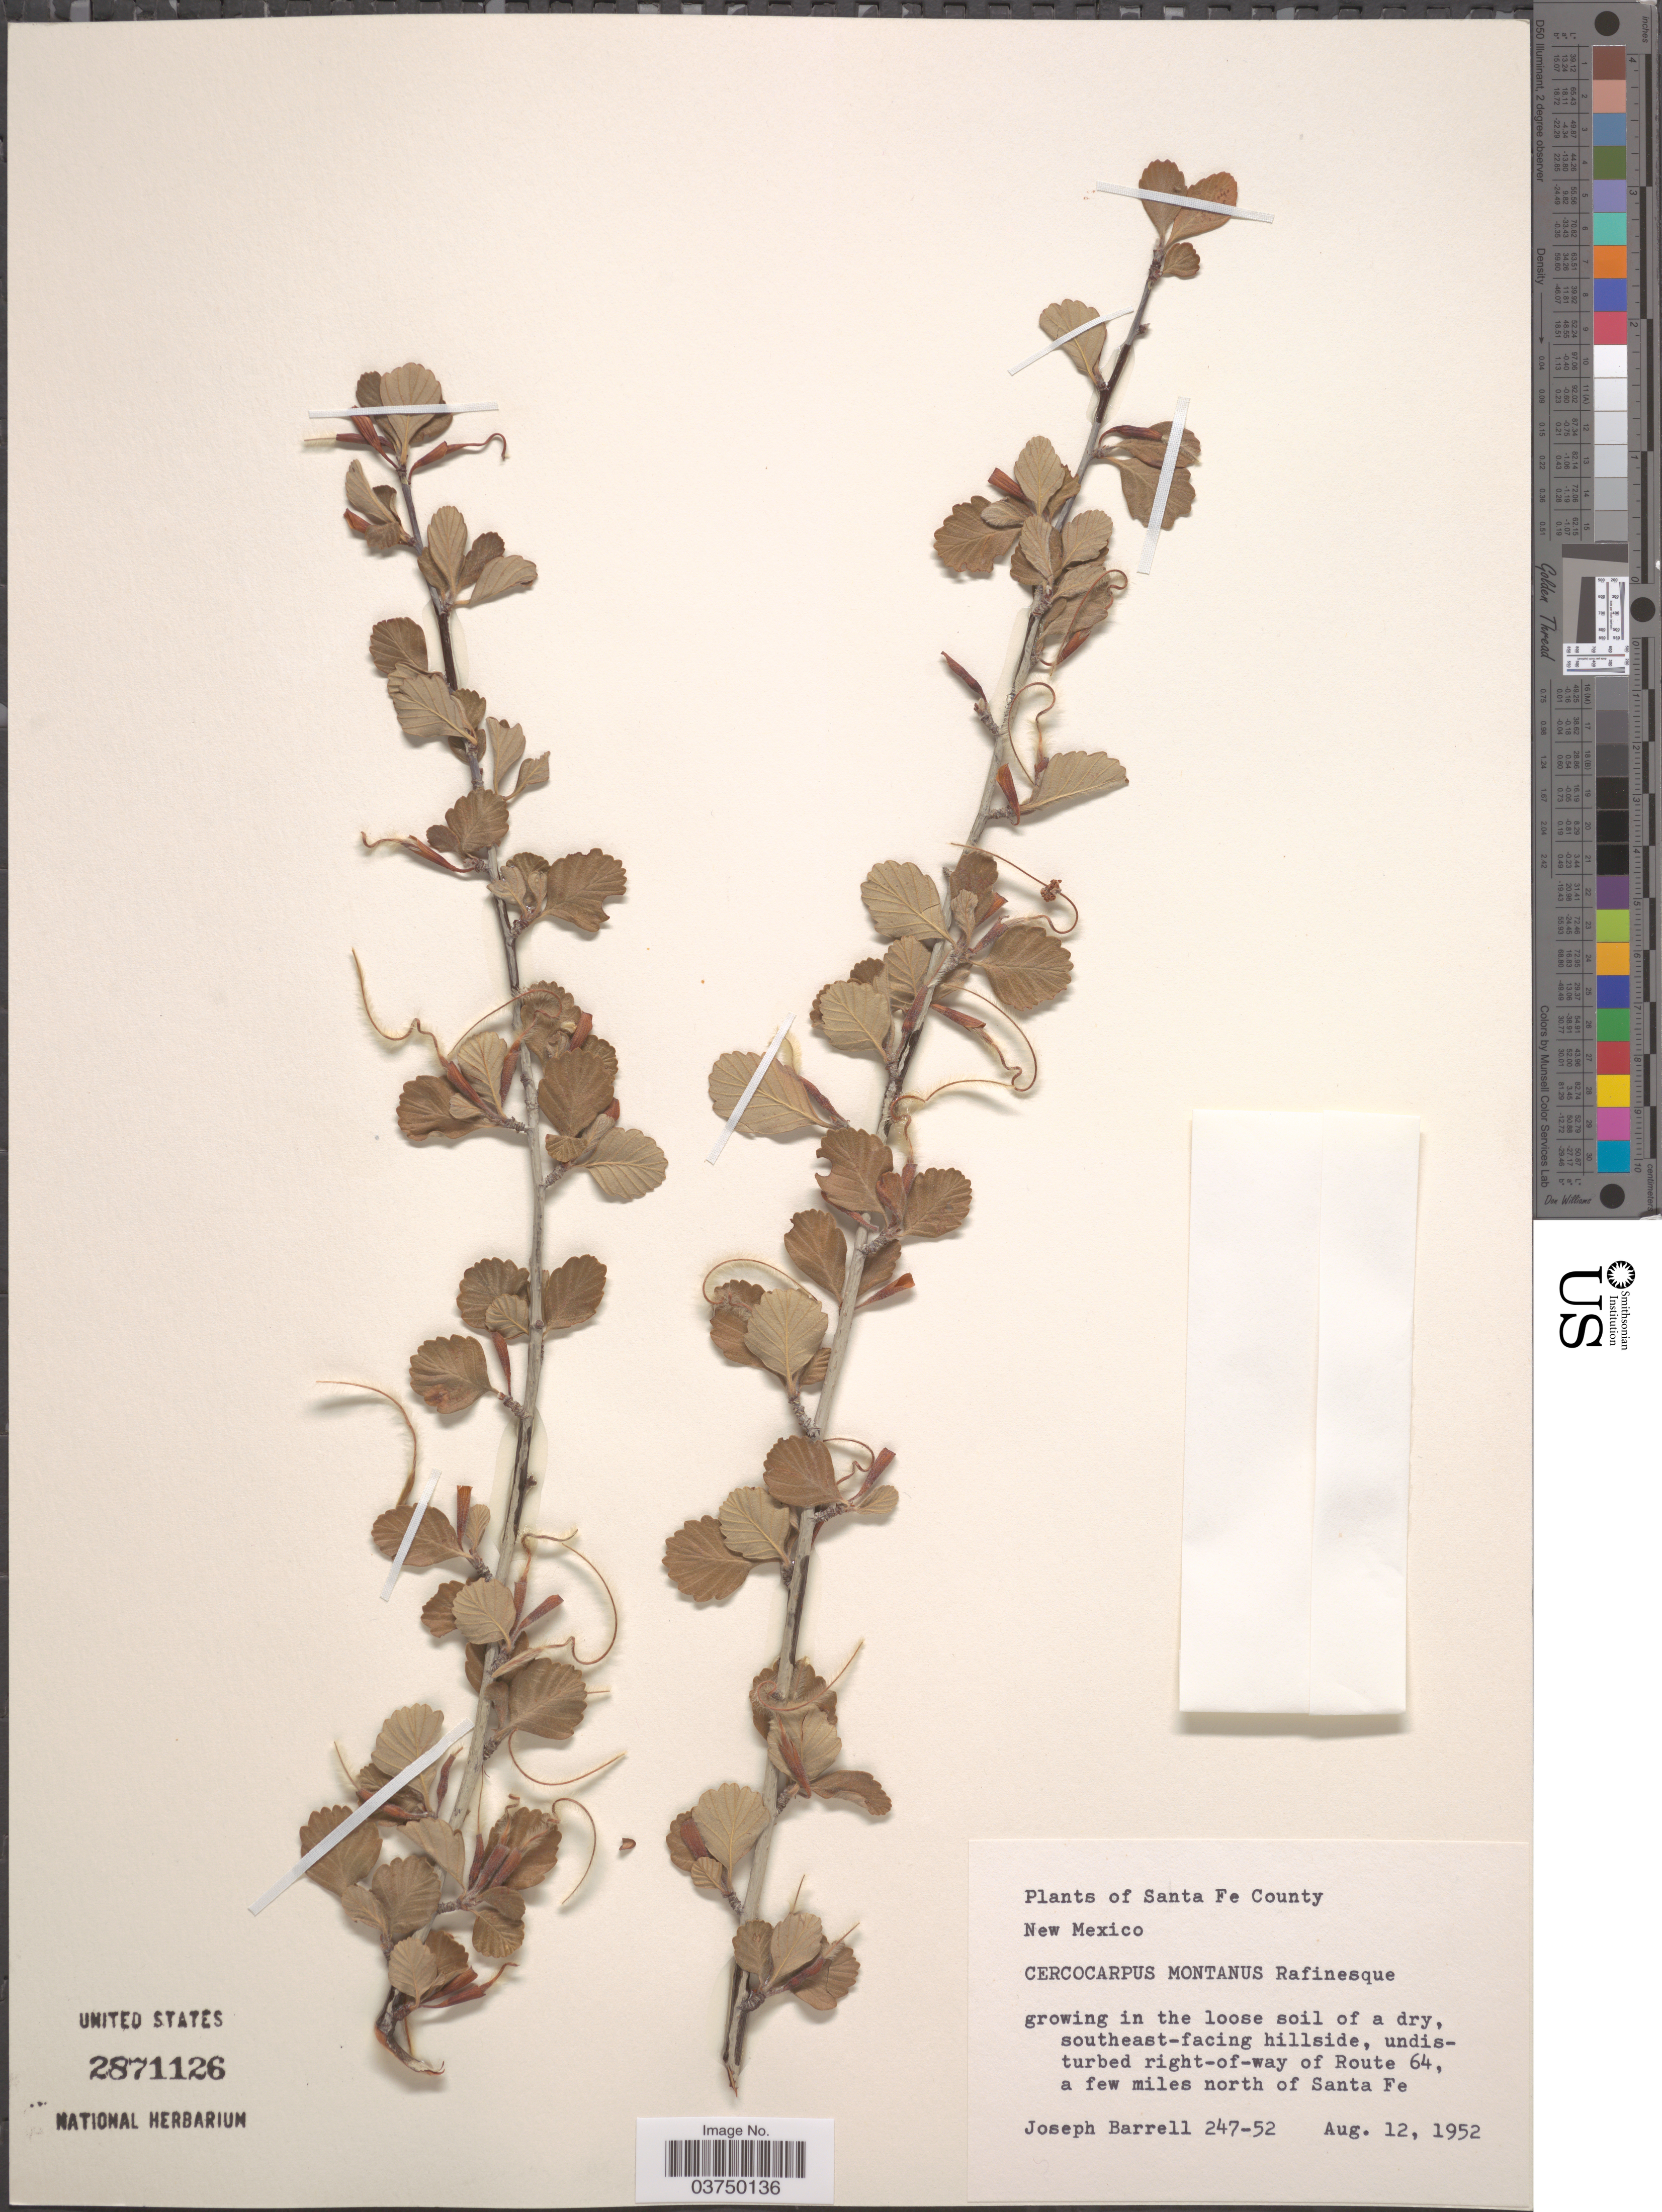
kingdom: Plantae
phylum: Tracheophyta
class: Magnoliopsida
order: Rosales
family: Rosaceae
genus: Cercocarpus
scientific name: Cercocarpus montanus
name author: Raf.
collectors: J. Barrell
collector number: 247-52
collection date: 1952-08-12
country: United States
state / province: New Mexico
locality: Santa Fe County. Southeast-facing hillside, undisturbed right-of-way of Route 64 a few miles north of Santa FE.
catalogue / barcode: US 2871126